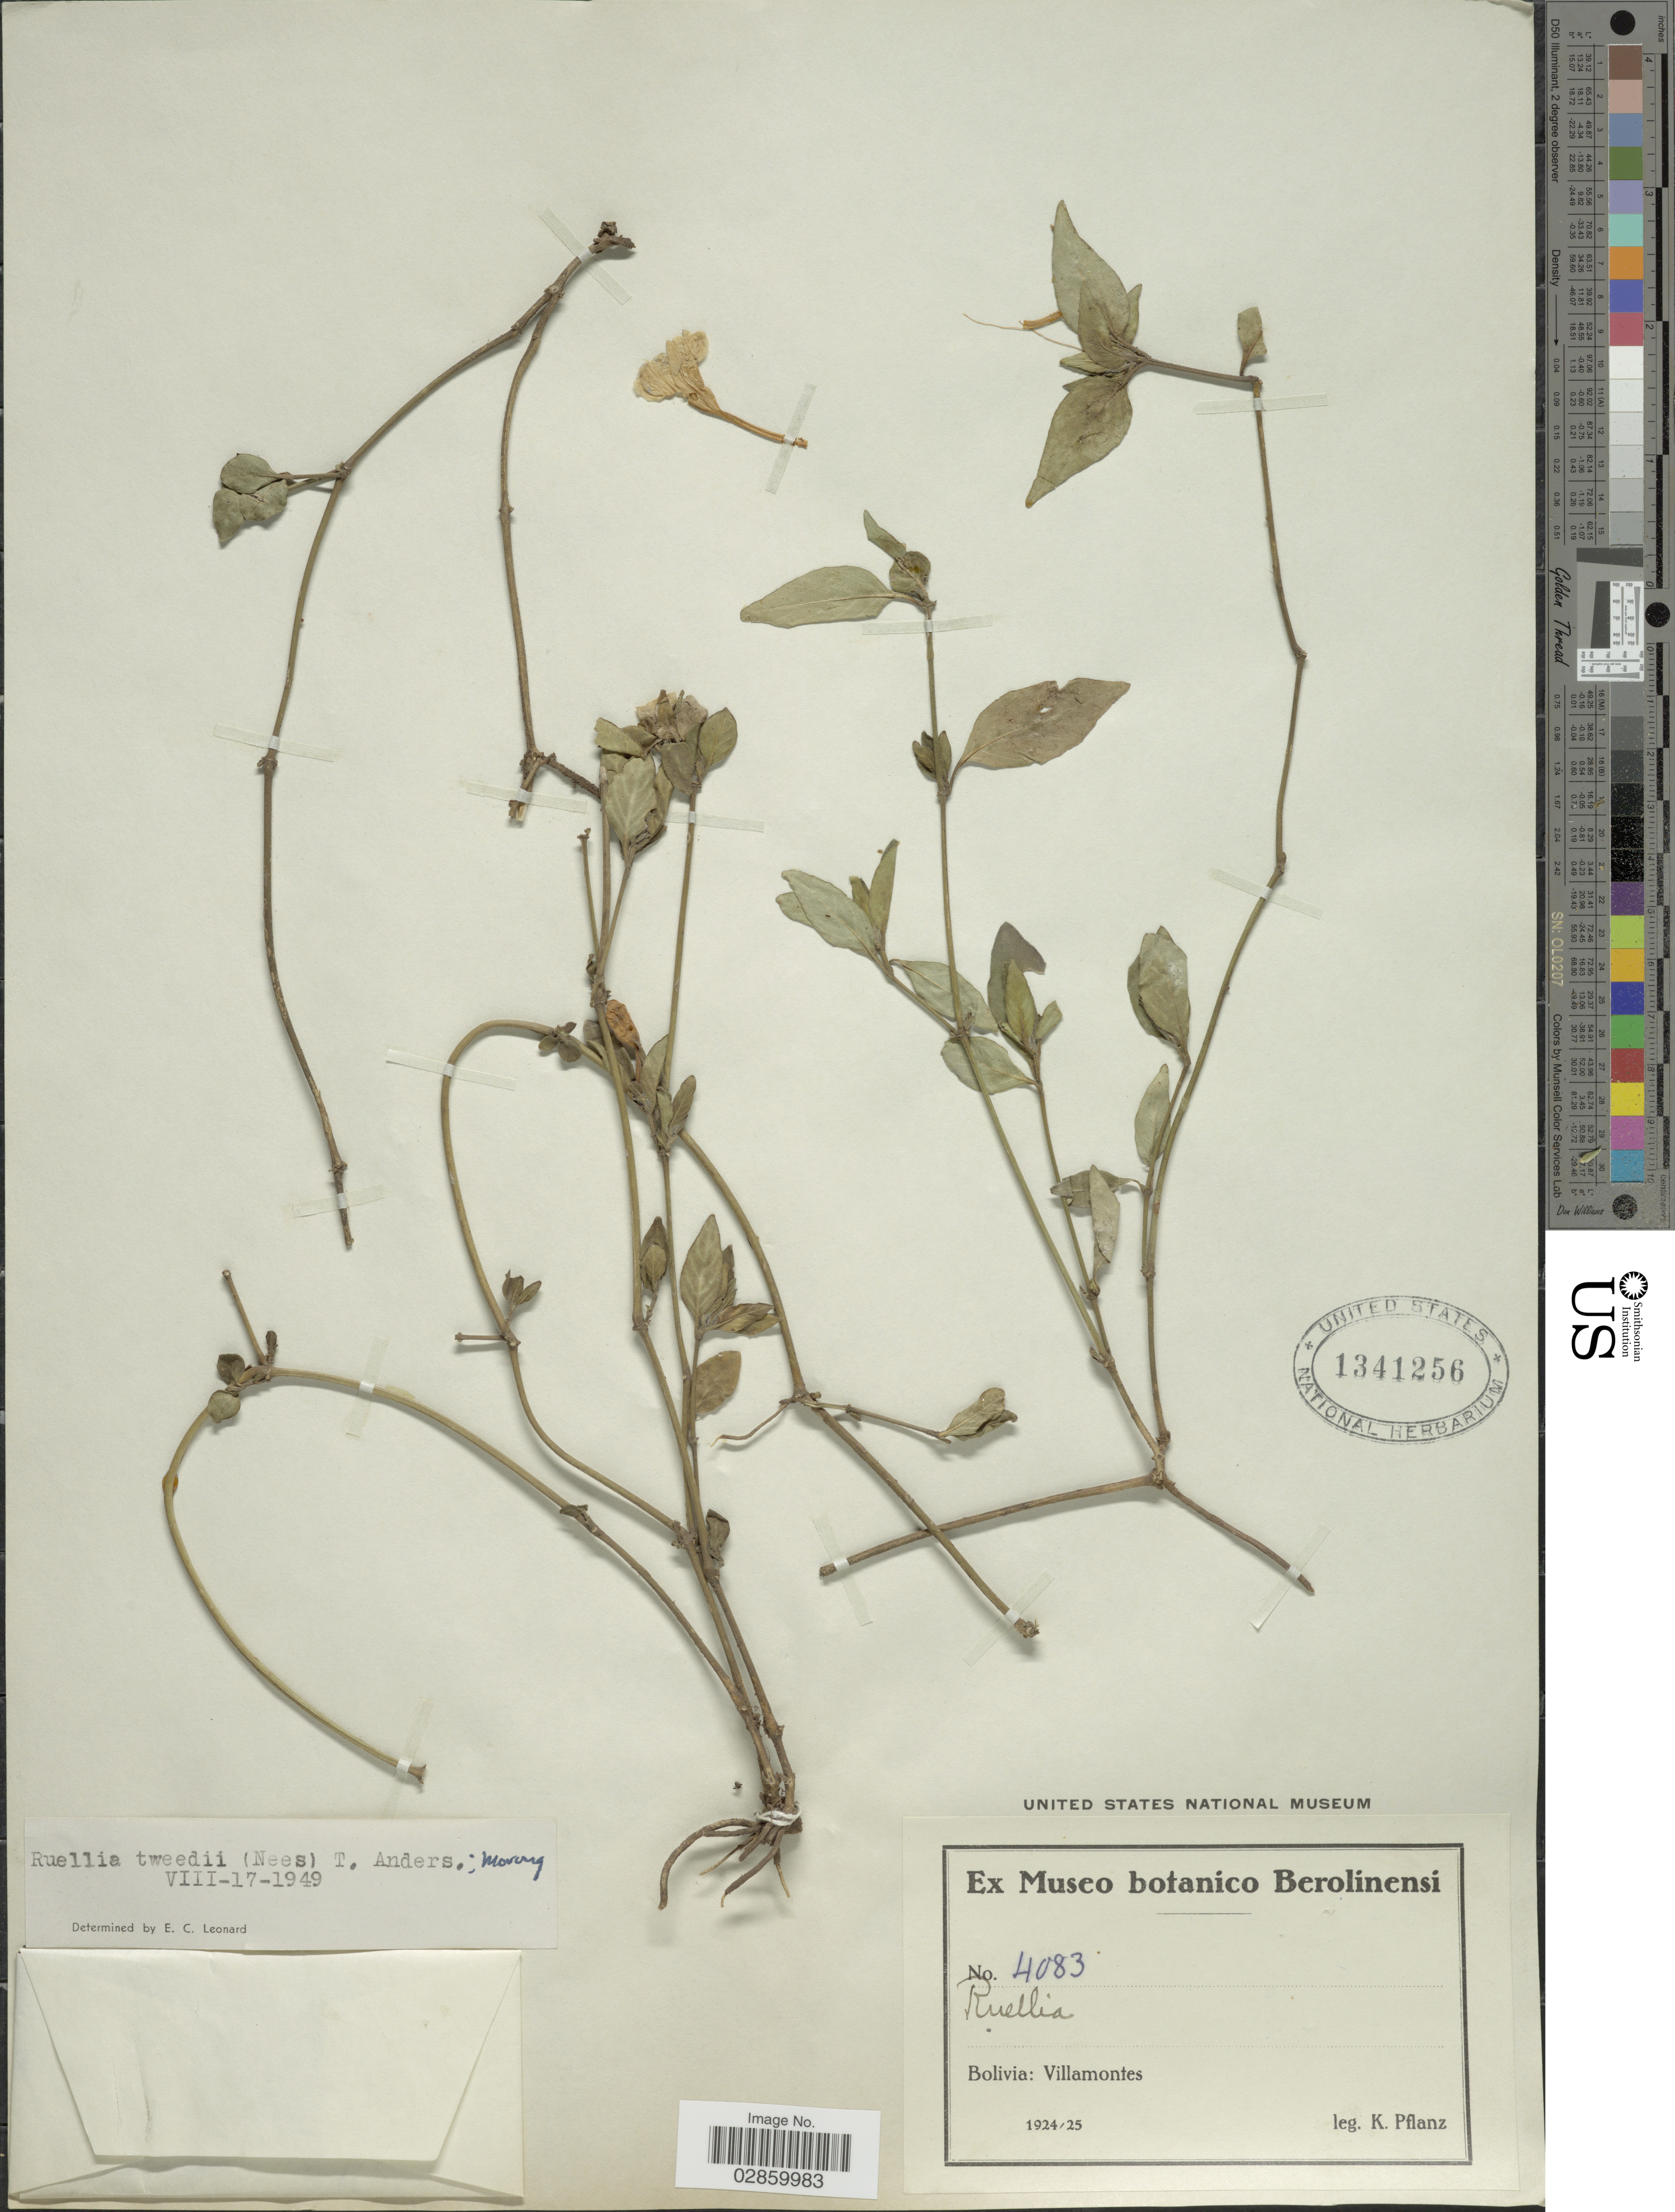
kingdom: Plantae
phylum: Tracheophyta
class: Magnoliopsida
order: Lamiales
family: Acanthaceae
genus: Ruellia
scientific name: Ruellia erythropus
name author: (Nees) Lindau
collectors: K. Pflanz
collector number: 4083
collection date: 1924/1925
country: Bolivia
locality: Villamontes.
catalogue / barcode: US 1341256